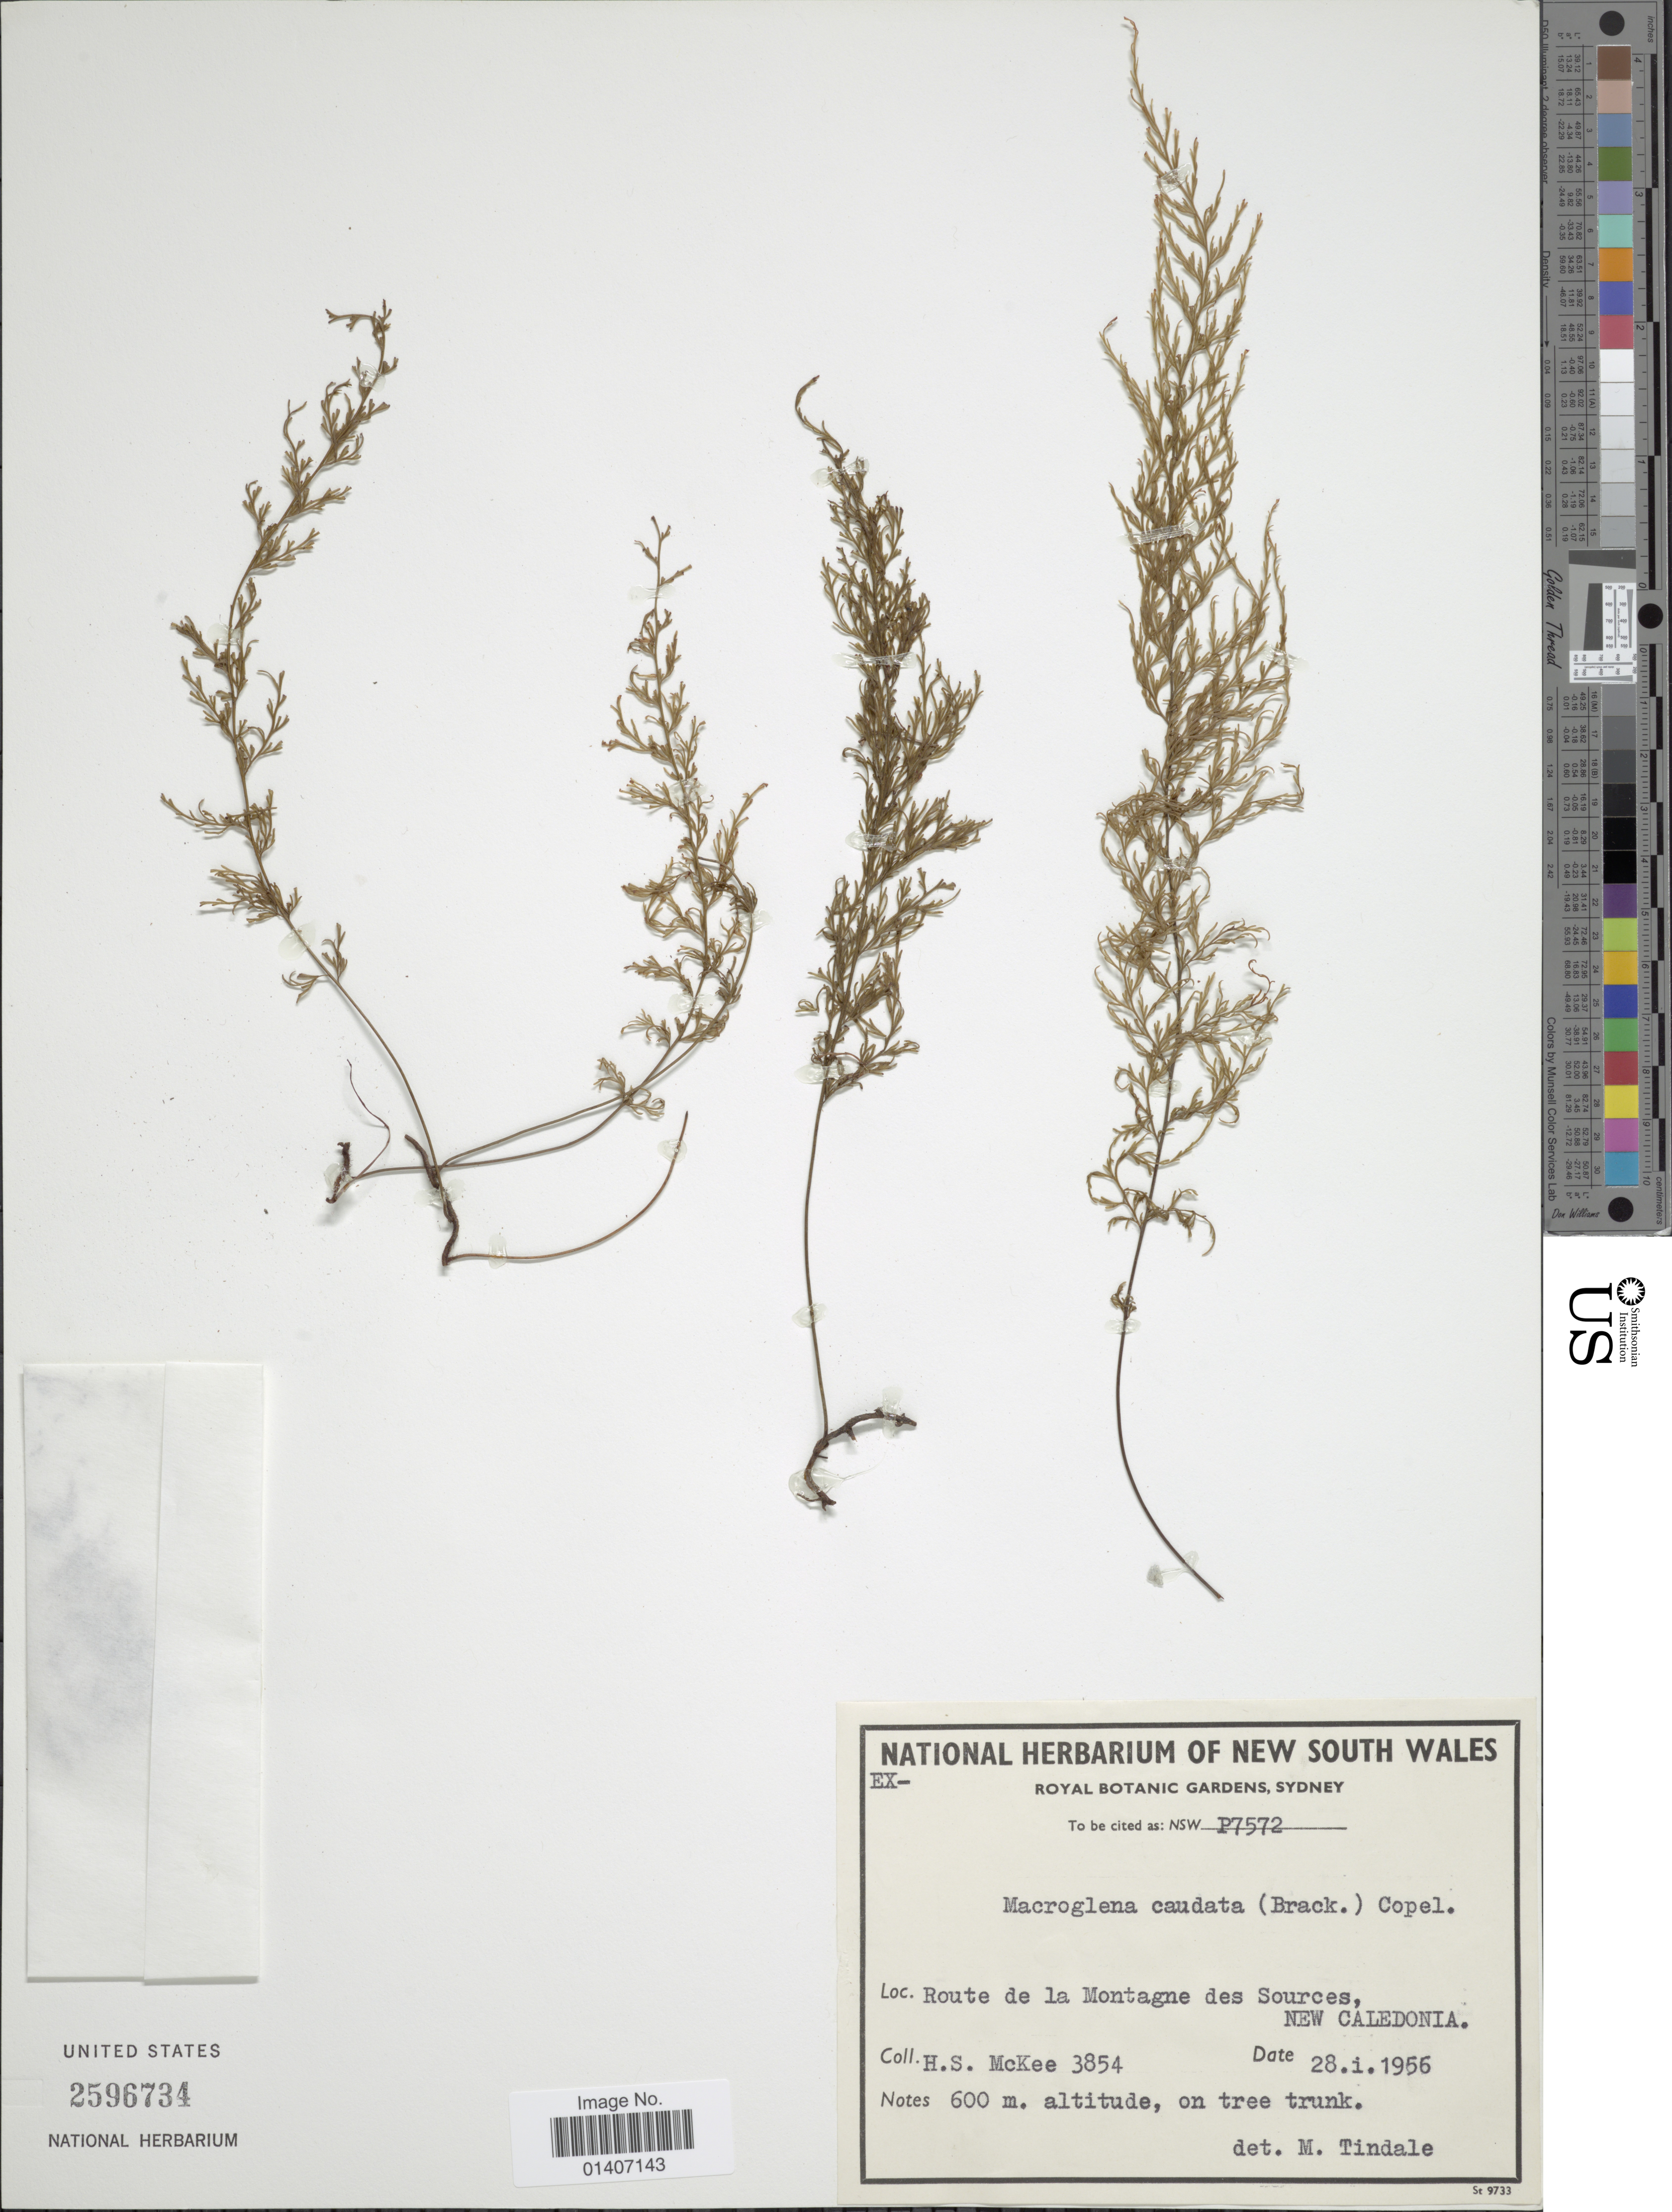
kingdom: Plantae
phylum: Tracheophyta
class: Polypodiopsida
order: Hymenophyllales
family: Hymenophyllaceae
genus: Abrodictyum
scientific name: Abrodictyum caudatum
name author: (Brack.) Ebihara & K. Iwats.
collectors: H. S. McKee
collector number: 3854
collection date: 1956-01-28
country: New Caledonia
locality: Route de la Montagne des Sources, New Caledonia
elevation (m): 600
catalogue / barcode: US 2596734